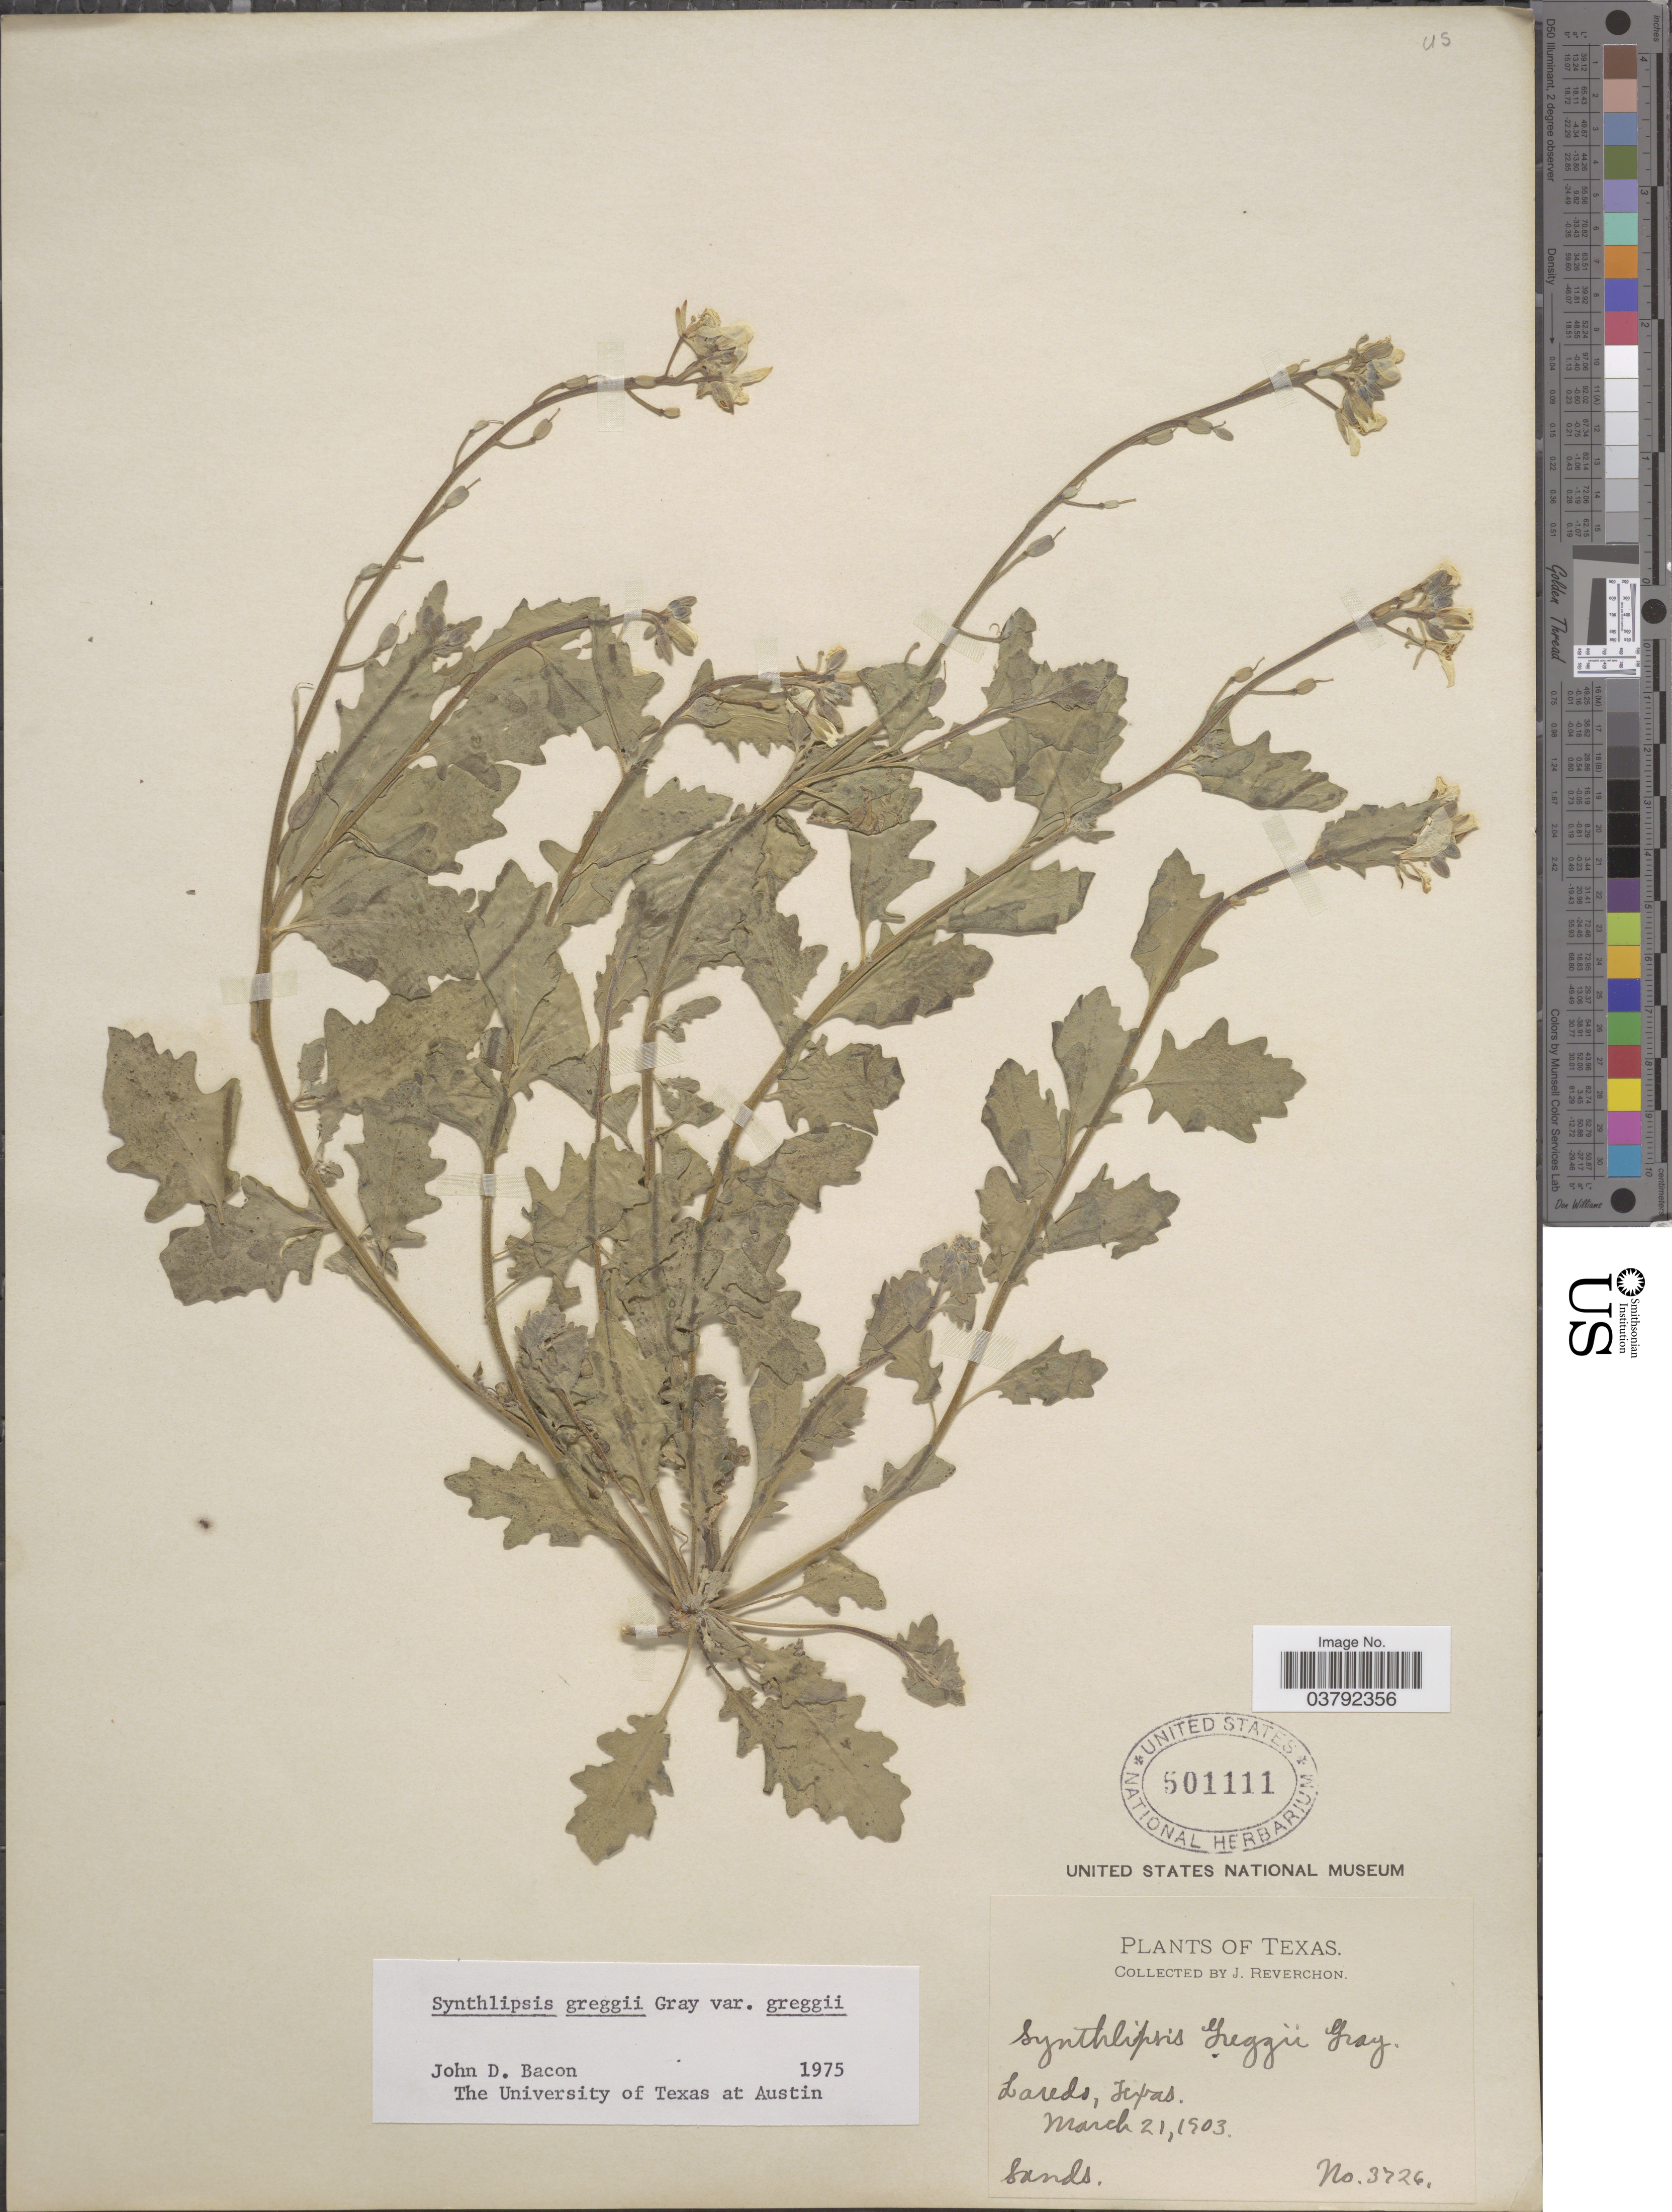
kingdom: Plantae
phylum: Tracheophyta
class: Magnoliopsida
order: Brassicales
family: Brassicaceae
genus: Synthlipsis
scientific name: Synthlipsis greggii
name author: A. Gray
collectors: J. Reverchon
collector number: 3726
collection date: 1903-03-21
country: United States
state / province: Texas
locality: Laredo.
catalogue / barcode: US 501111